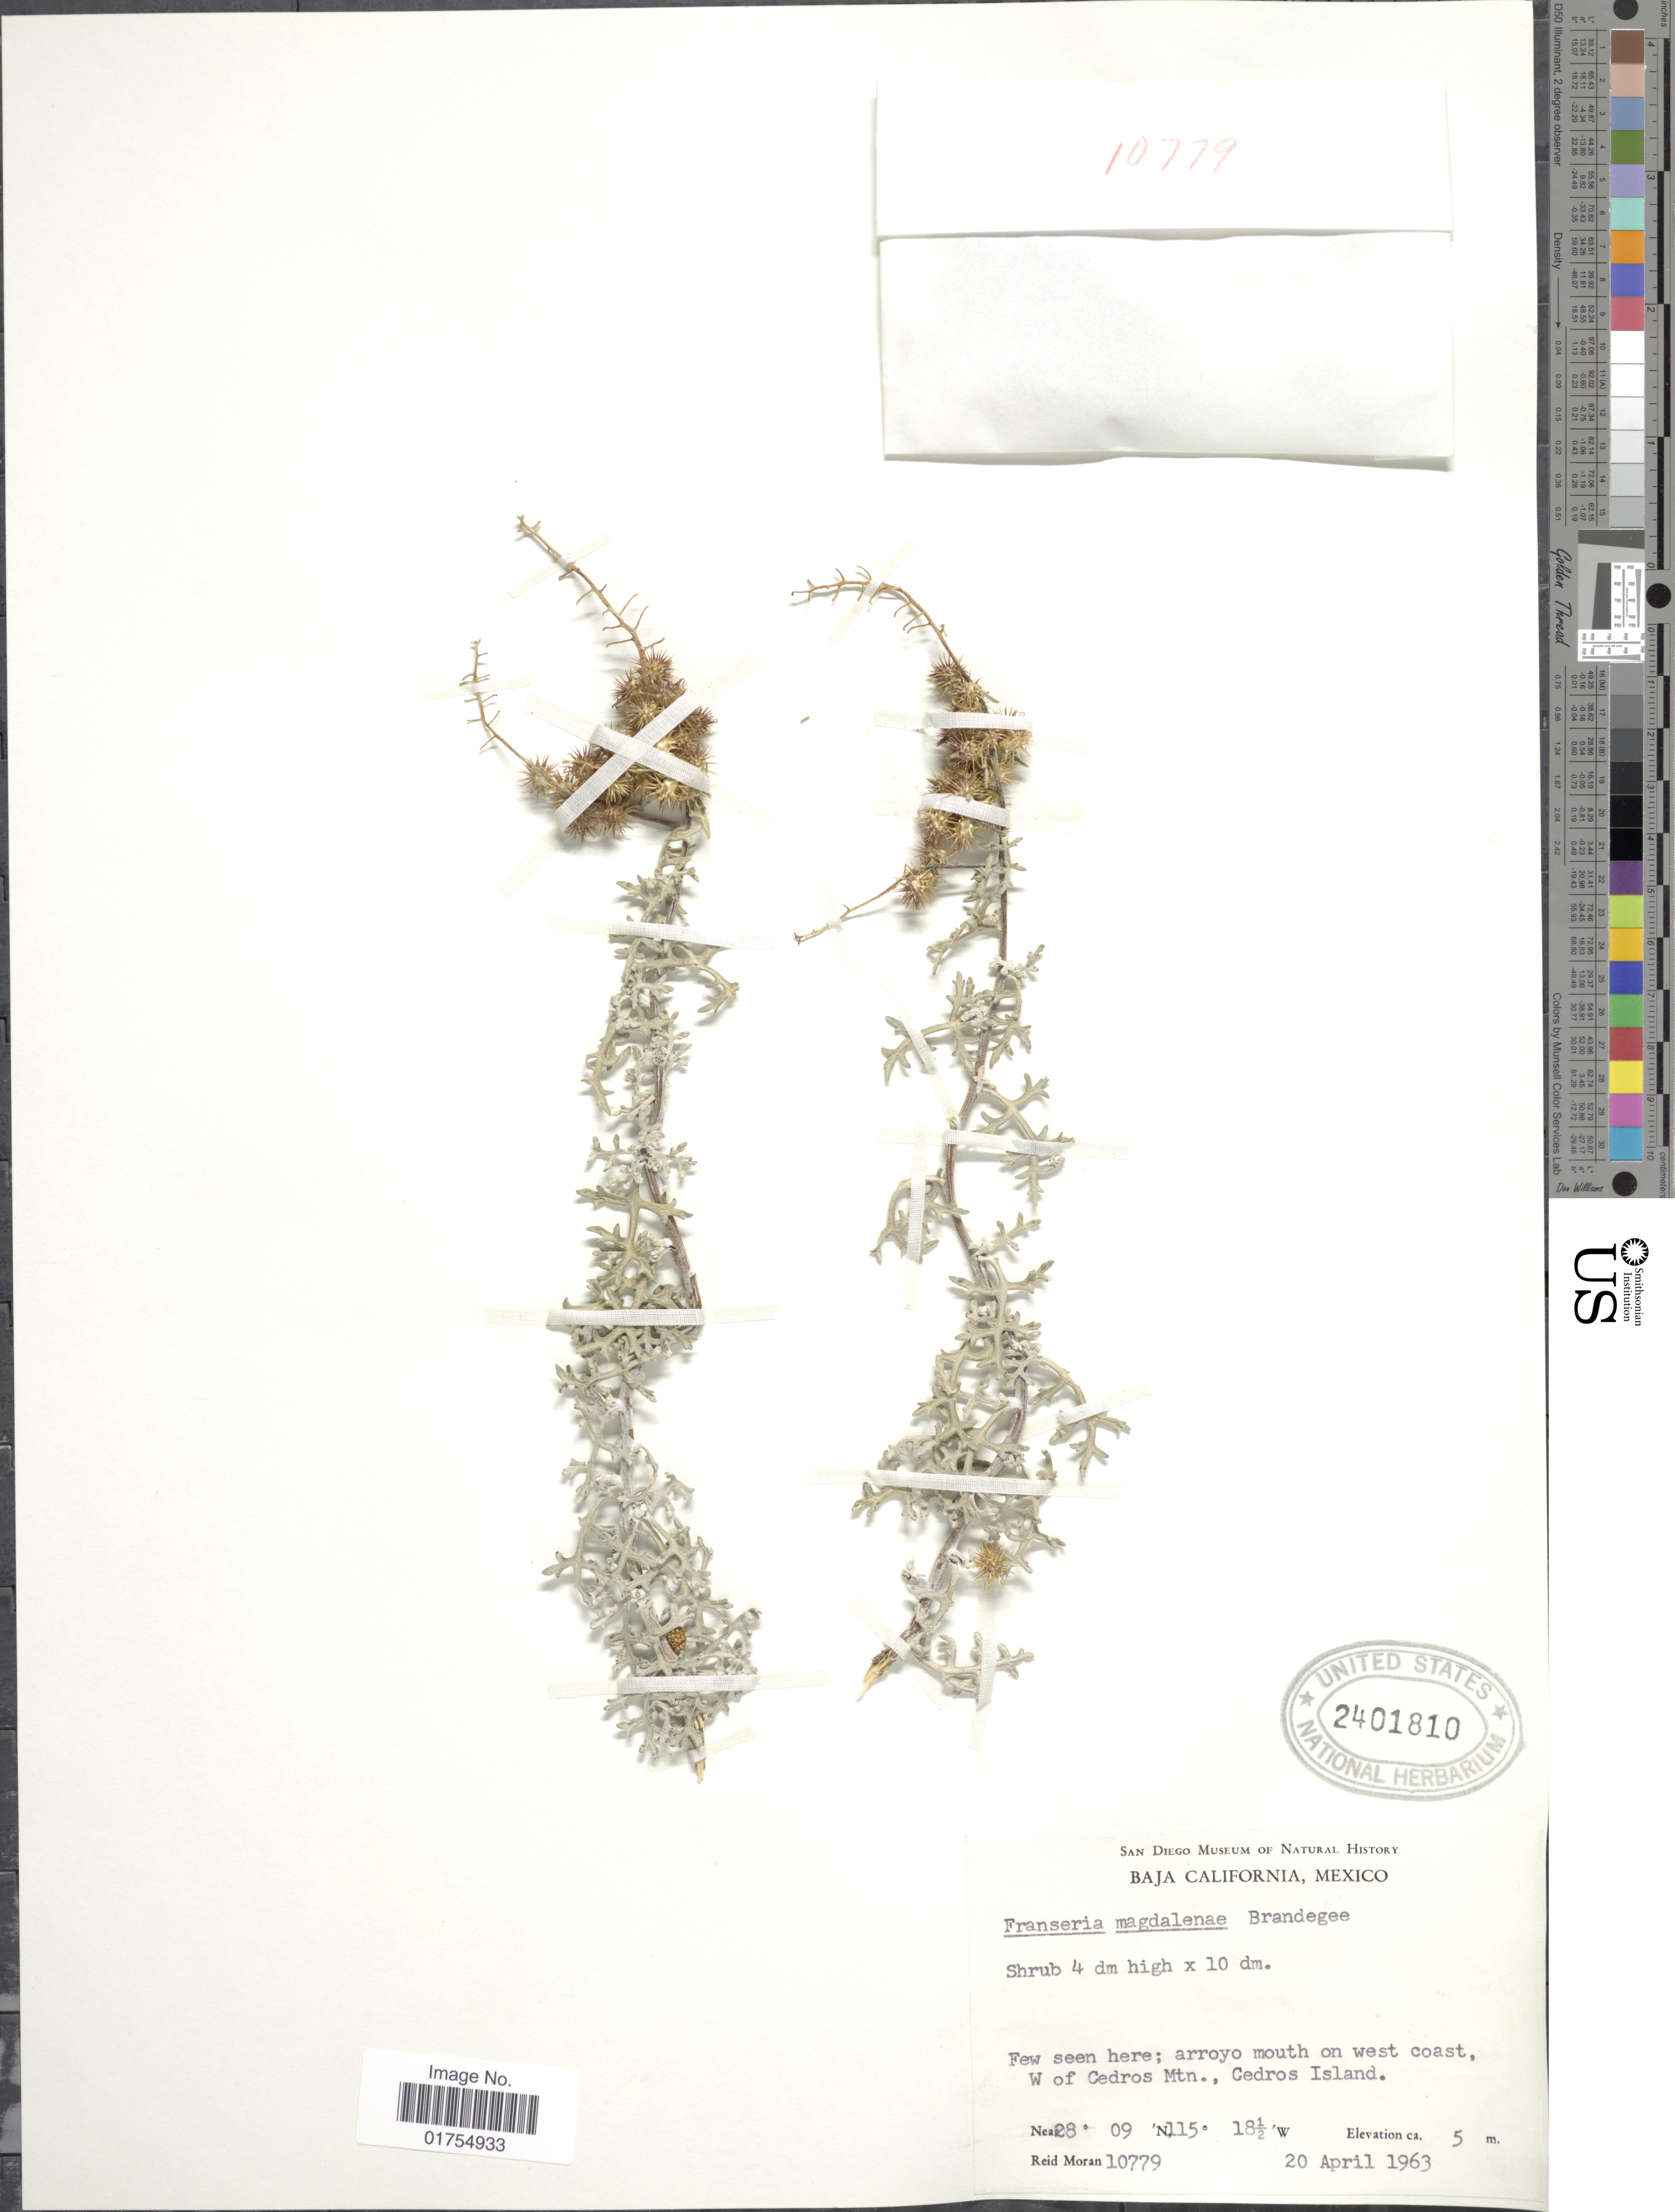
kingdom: Plantae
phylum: Tracheophyta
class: Magnoliopsida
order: Asterales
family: Asteraceae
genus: Franseria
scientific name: Franseria magdalenae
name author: Brandegee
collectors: R. V. Moran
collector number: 10779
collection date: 1963-04-20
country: Mexico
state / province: Baja California Norte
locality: W of Cedros Mtn., Cedros Island.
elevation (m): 5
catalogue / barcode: US 2401810